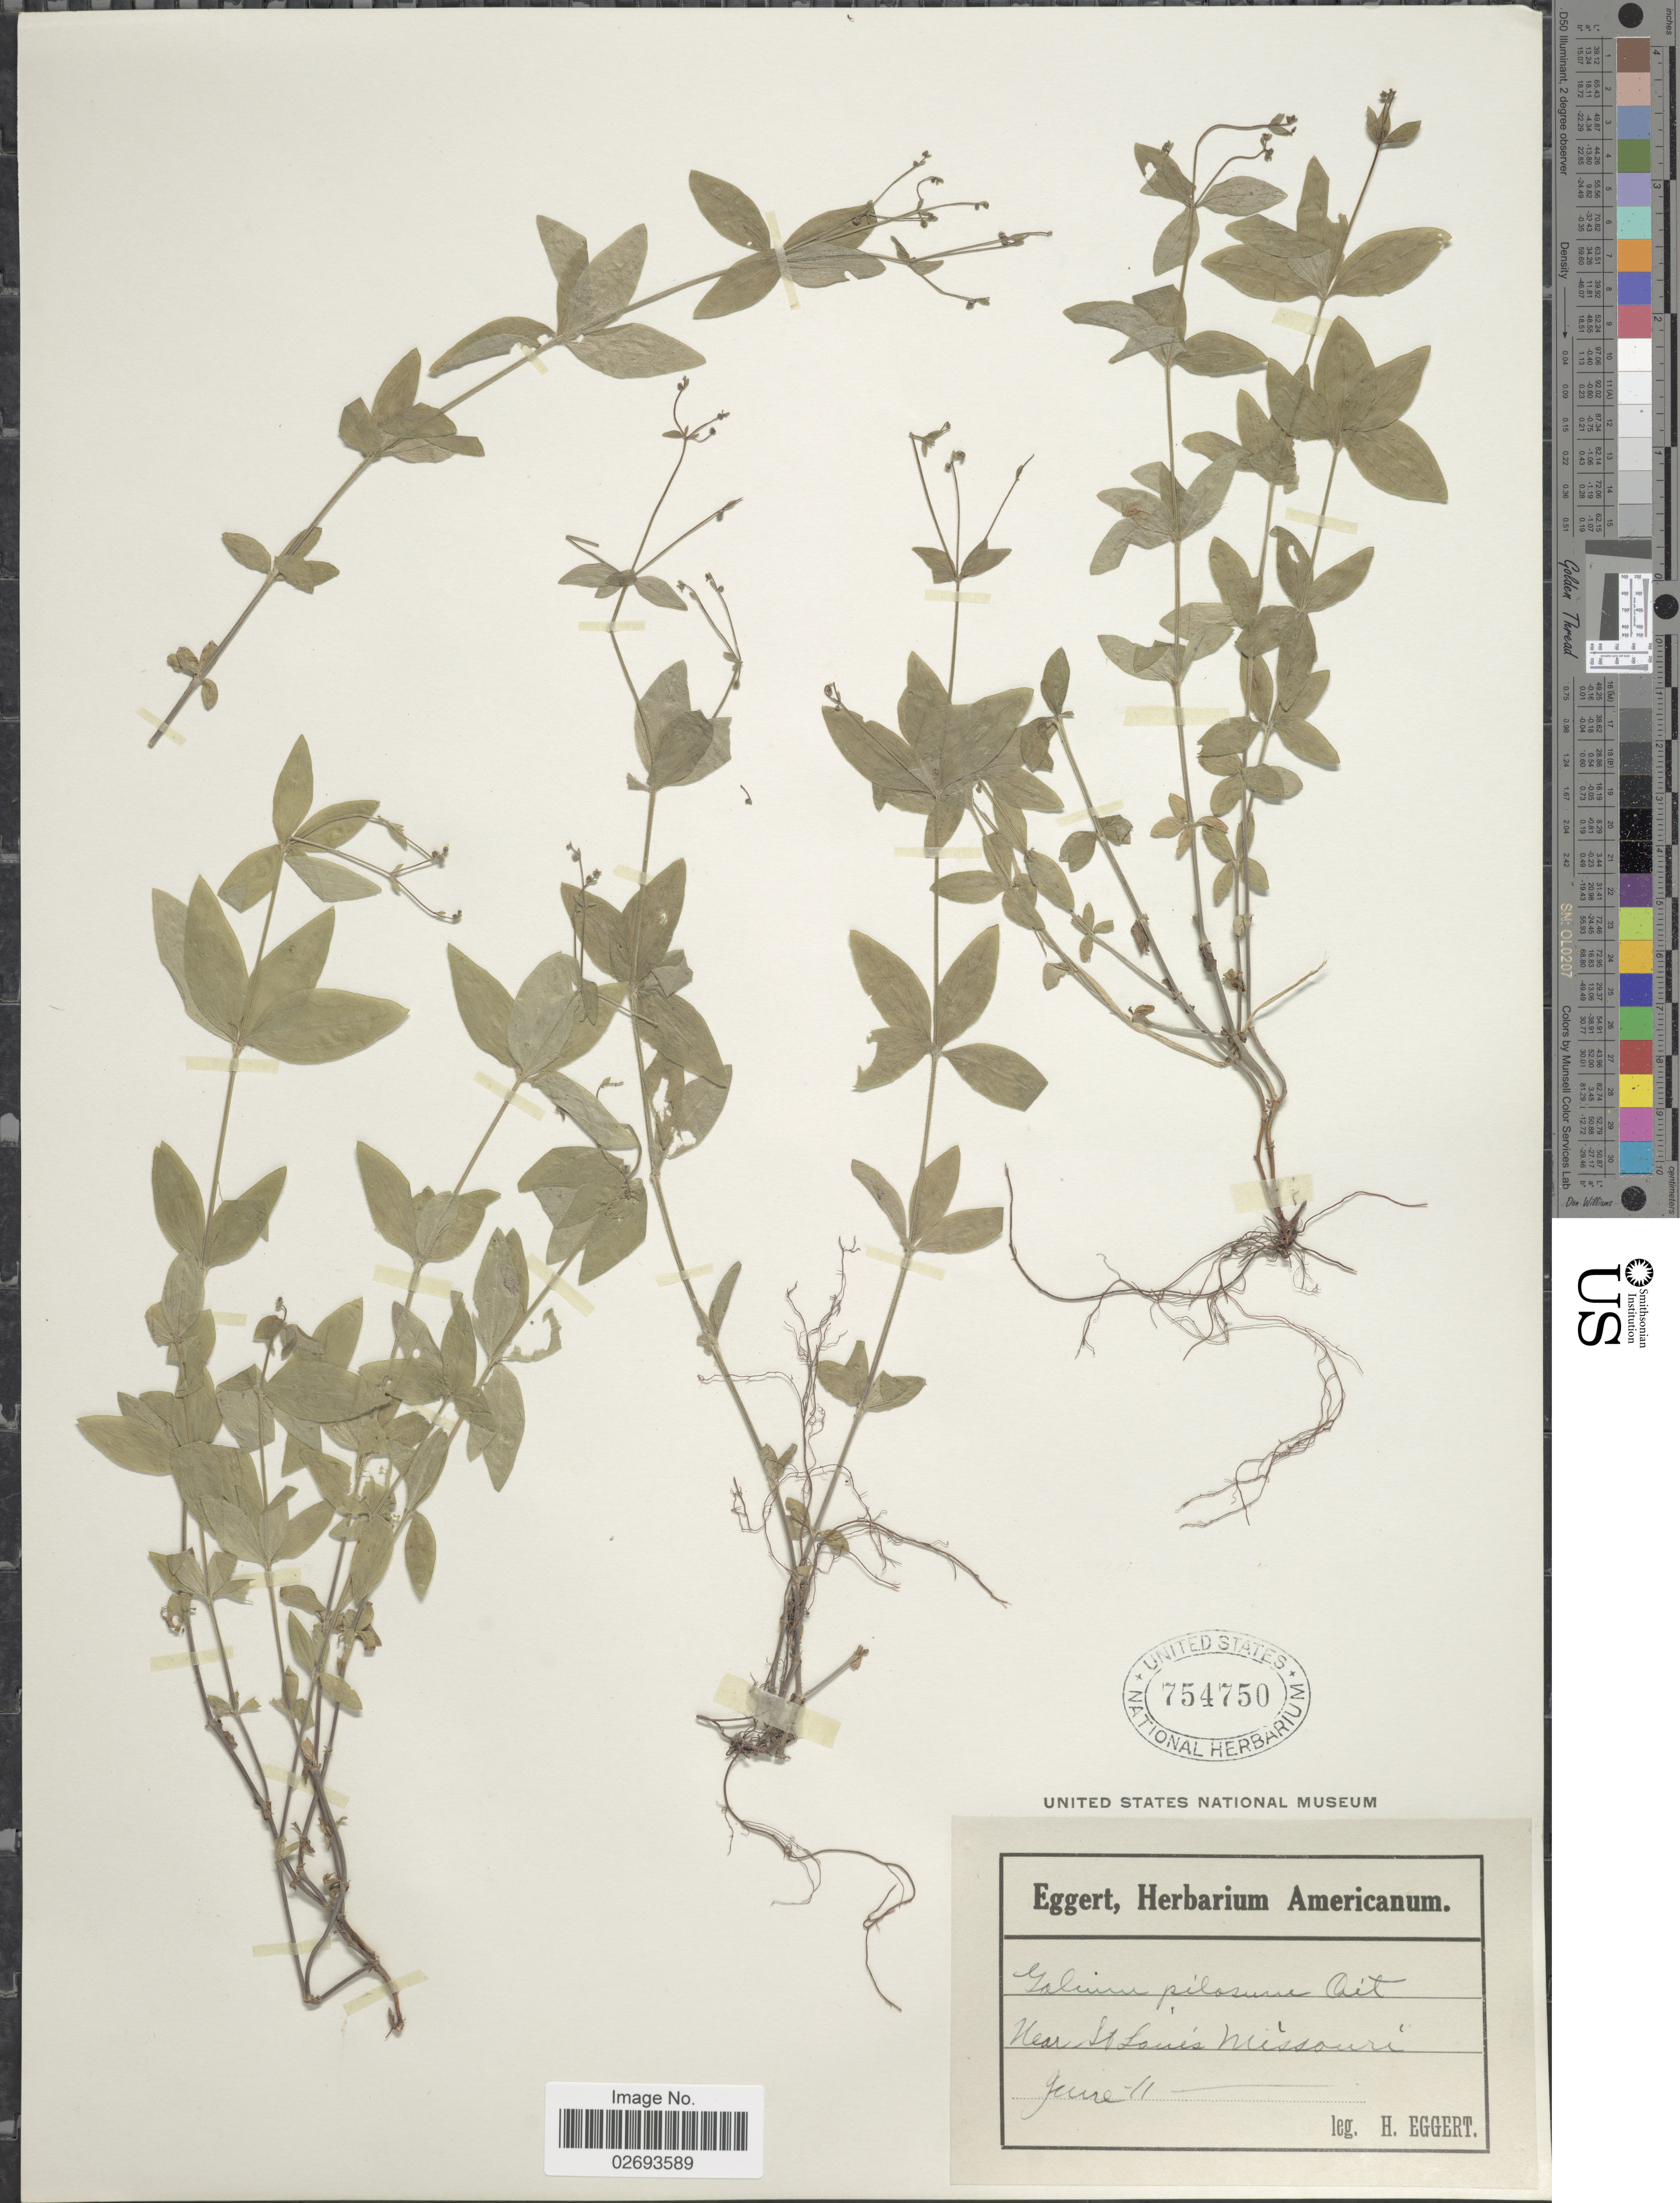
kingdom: Plantae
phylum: Tracheophyta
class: Magnoliopsida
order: Gentianales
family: Rubiaceae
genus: Galium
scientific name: Galium pilosum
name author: Aiton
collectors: H. Eggert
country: United States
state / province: Missouri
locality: Near St. Louis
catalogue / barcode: US 754750